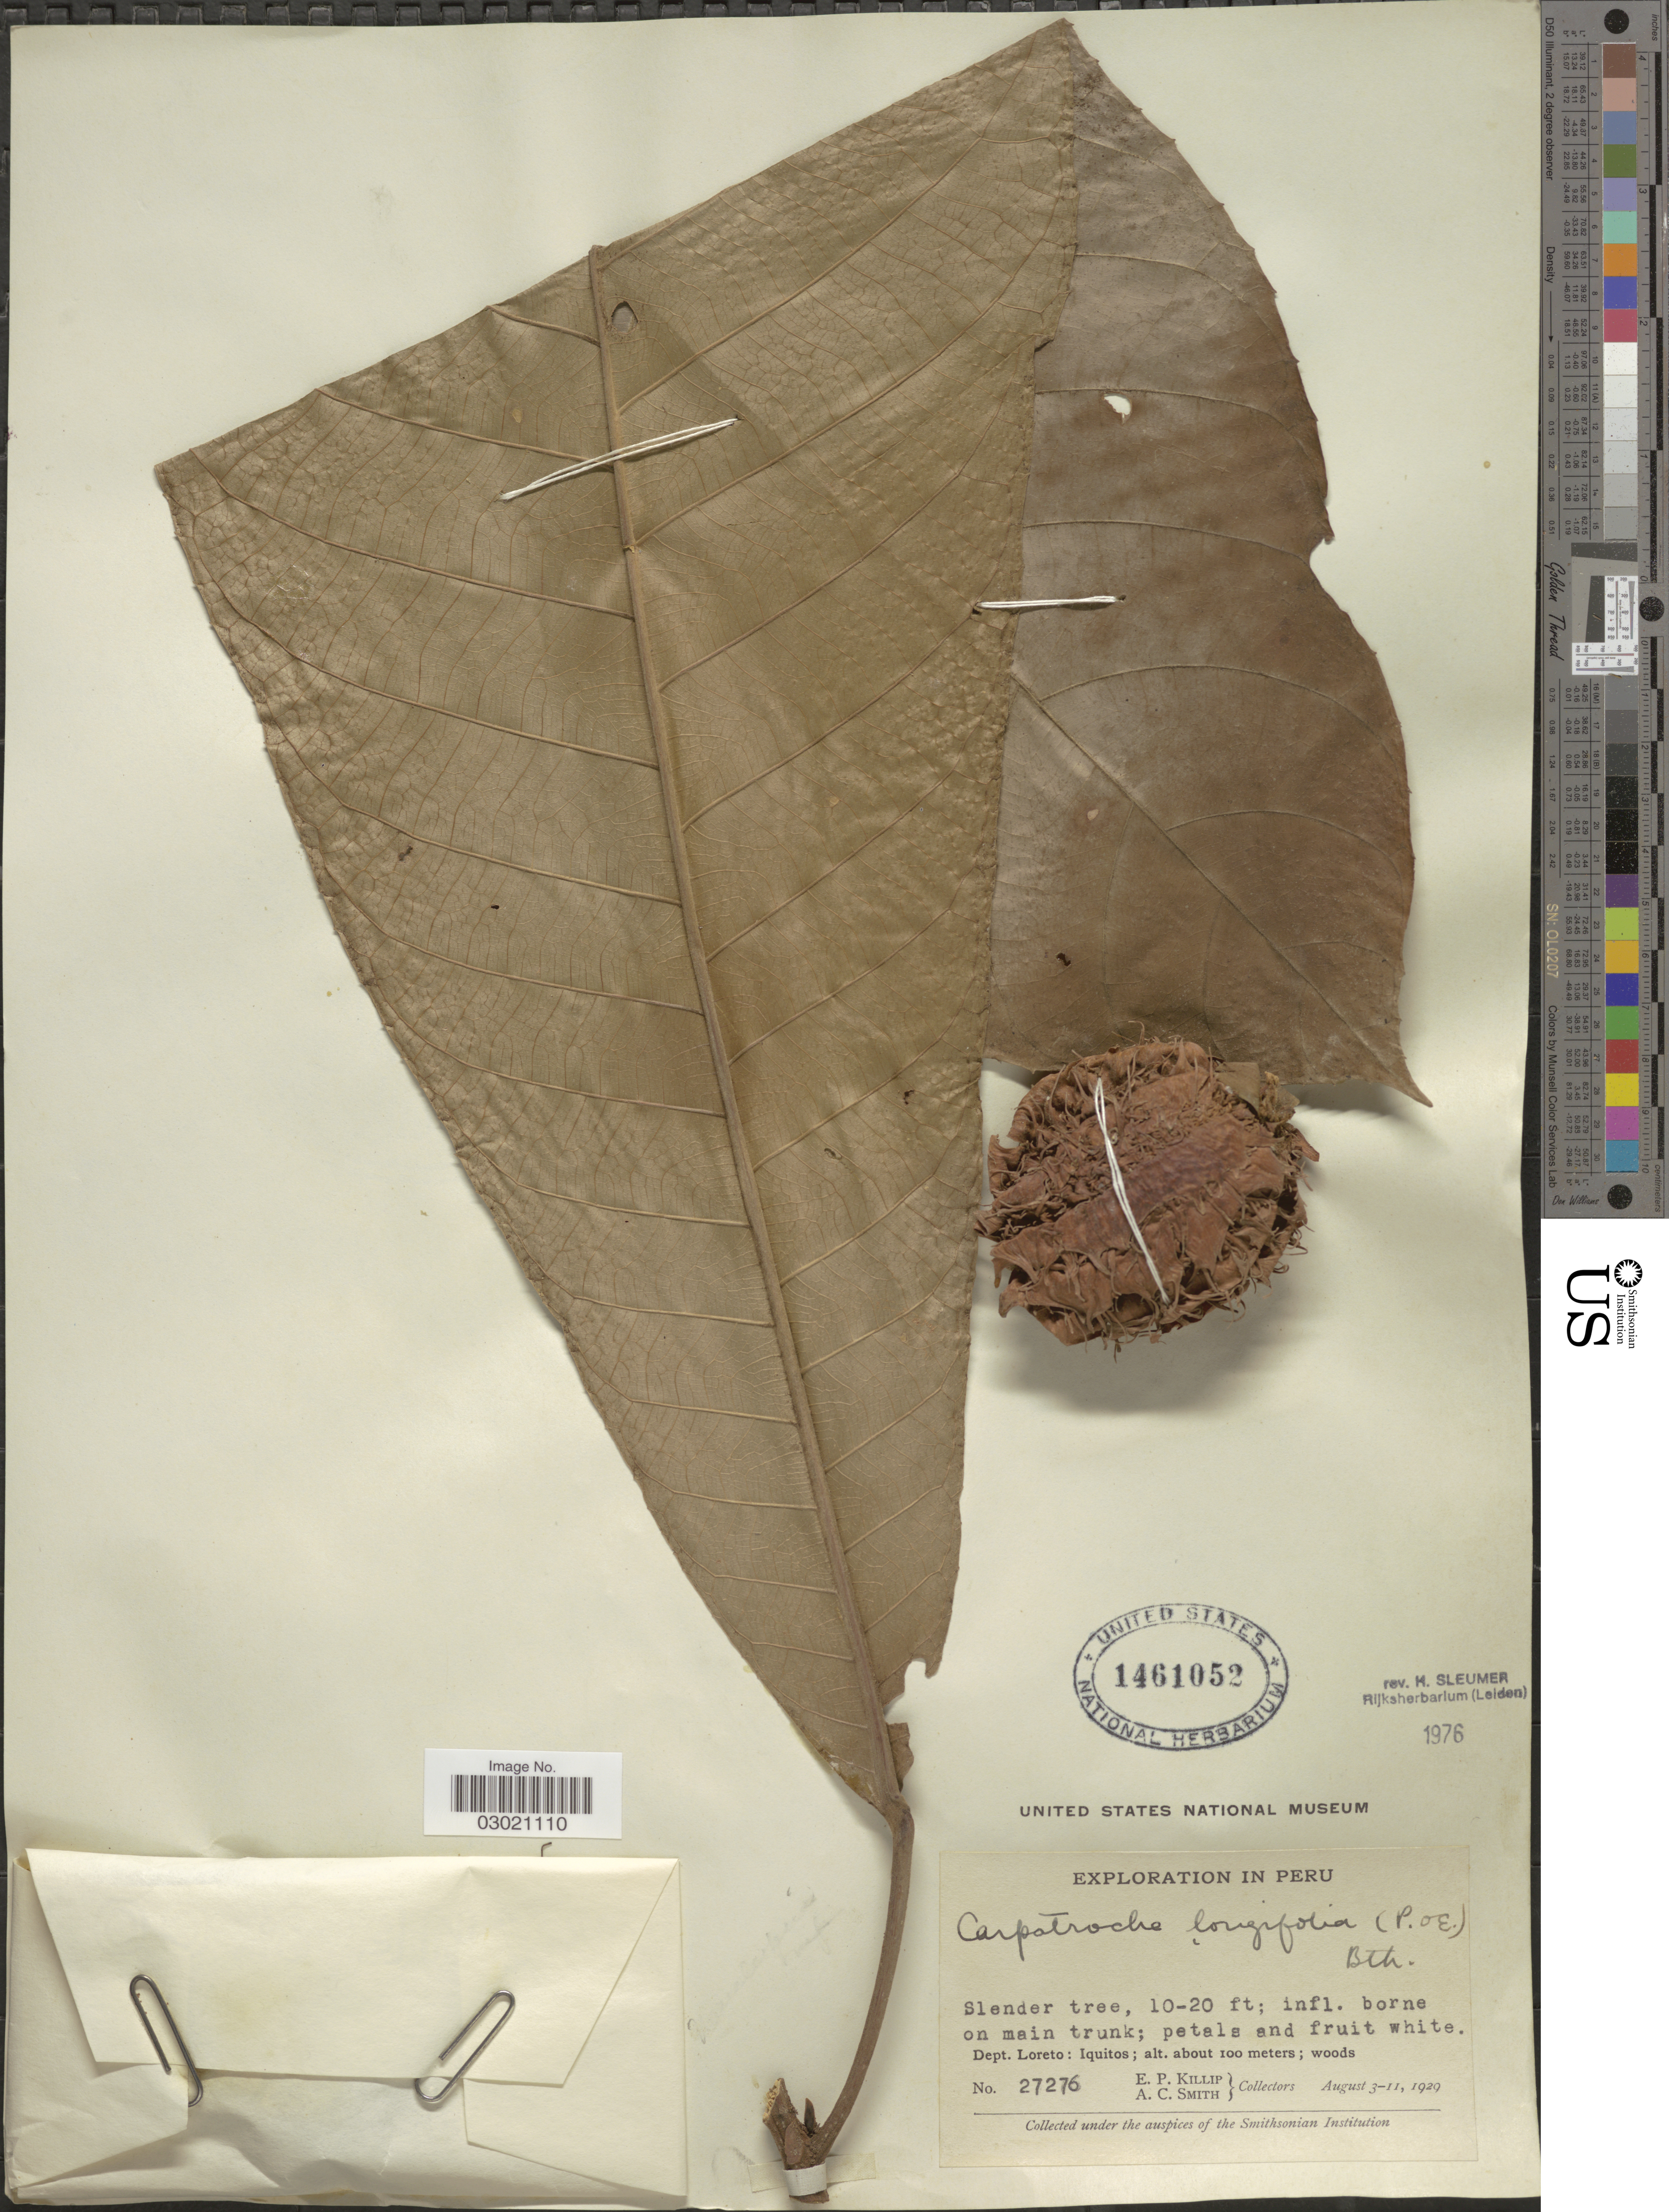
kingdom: Plantae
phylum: Tracheophyta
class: Magnoliopsida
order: Malpighiales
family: Achariaceae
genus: Carpotroche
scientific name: Carpotroche longifolia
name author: (Poepp.) Benth.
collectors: E. P. Killip & A. C. Smith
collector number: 27276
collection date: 1929-08-03/1929-08-11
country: Peru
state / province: Loreto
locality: Dept. Loreto: Iquitos.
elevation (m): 100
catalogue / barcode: US 1461052